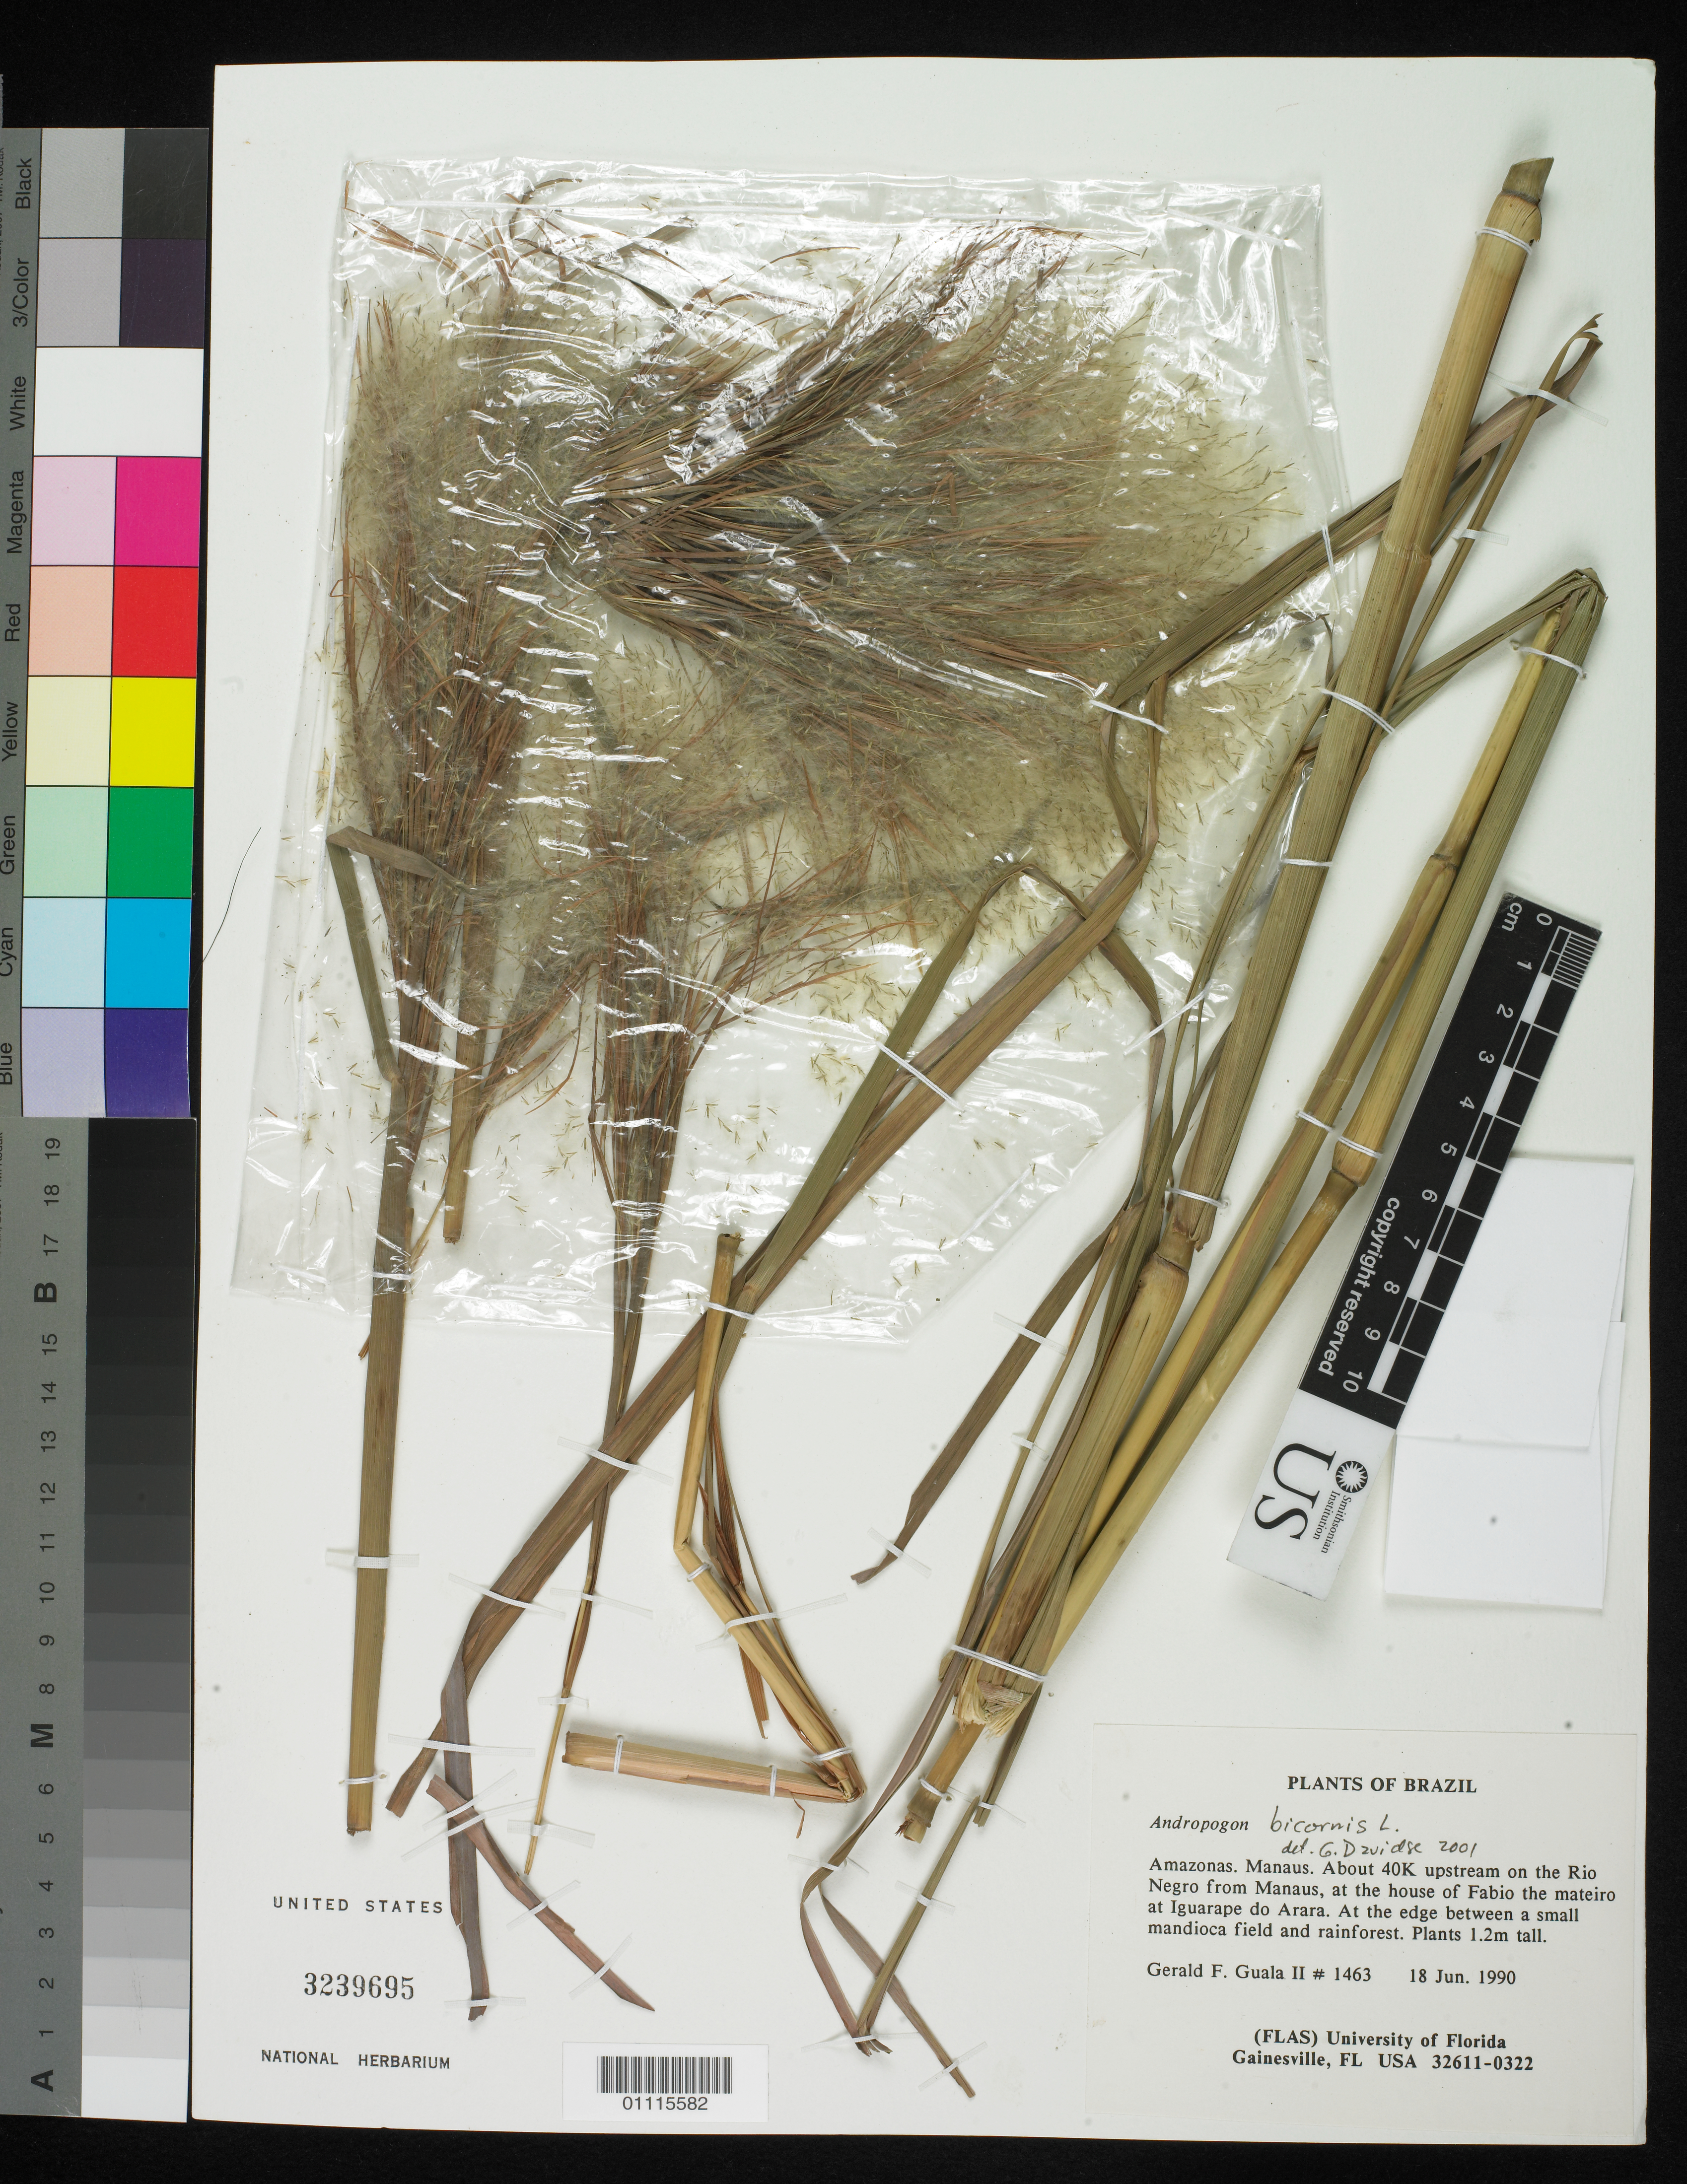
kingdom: Plantae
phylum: Tracheophyta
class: Liliopsida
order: Poales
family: Poaceae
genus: Andropogon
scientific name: Andropogon bicornis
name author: L.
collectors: G. Guala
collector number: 1463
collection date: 1990-06-18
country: Brazil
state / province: Amazônas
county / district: Manaus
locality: About 40K upstream on the Rio Negro from Manaus, at the house of Fabio the mateiro at Iguarape do Arara. Rio Negro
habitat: At the edge between a small mandioca field and rainforest.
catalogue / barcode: US 3239695